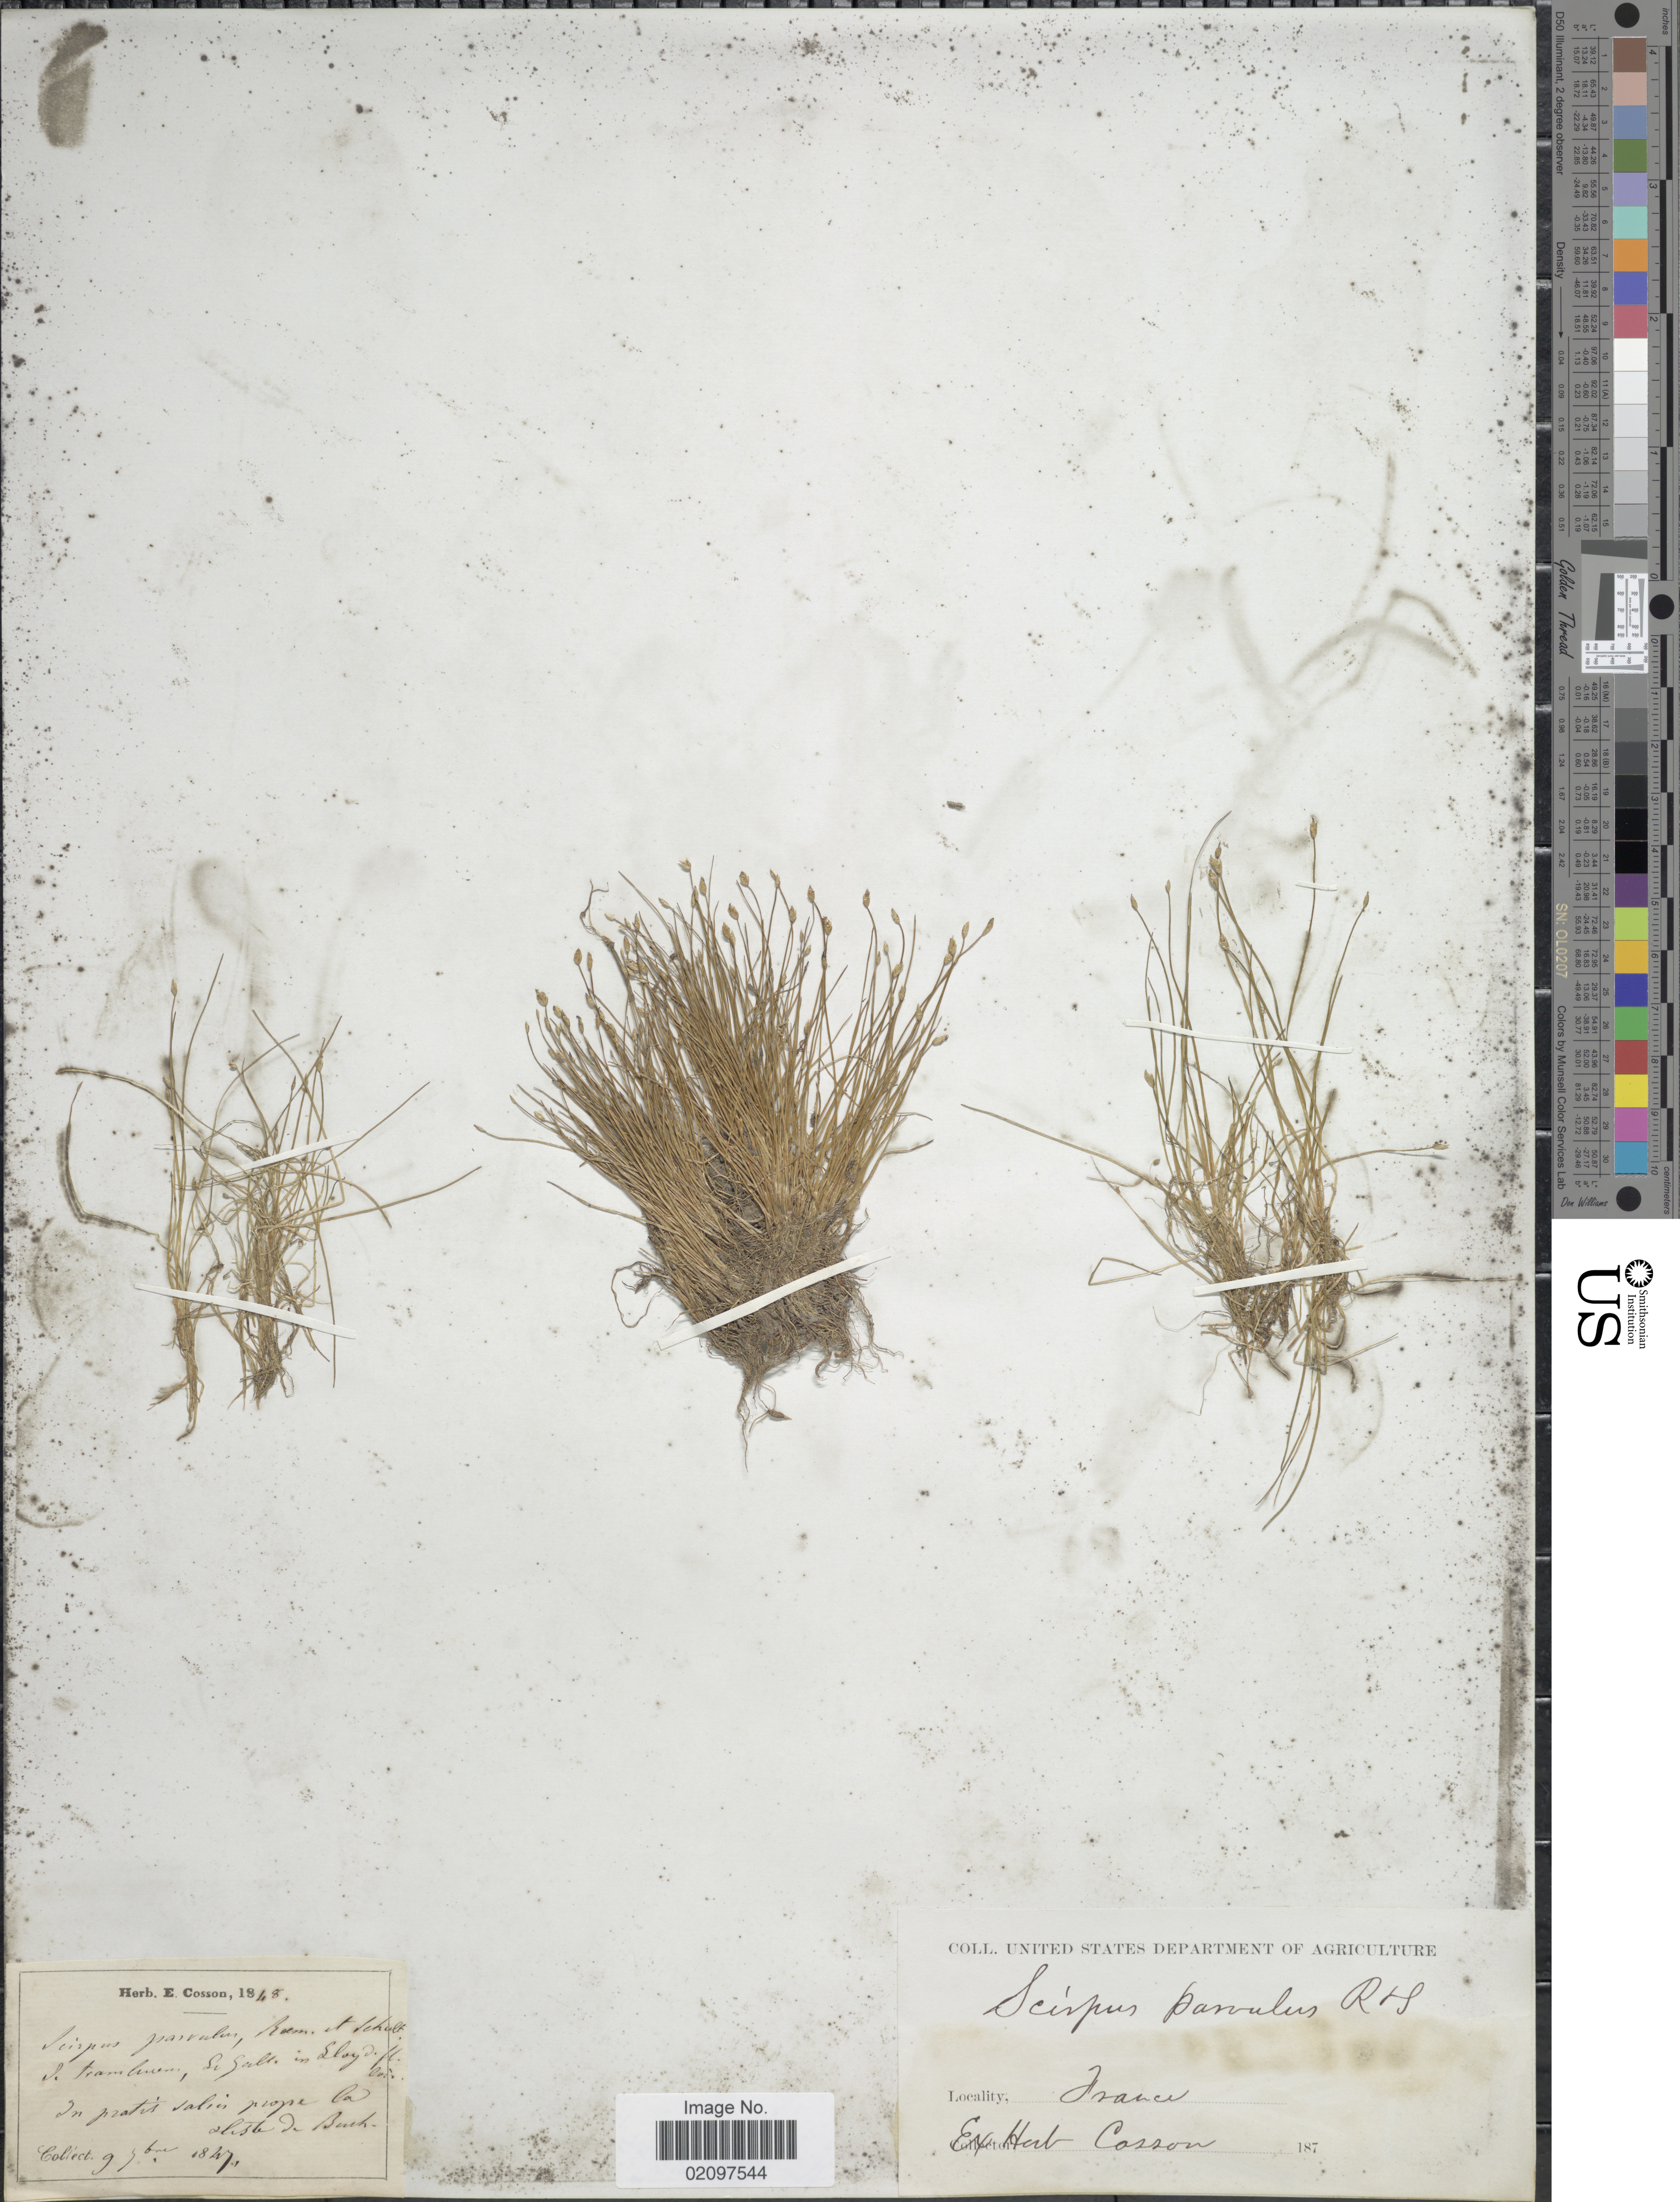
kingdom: Plantae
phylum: Tracheophyta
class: Liliopsida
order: Poales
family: Cyperaceae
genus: Eleocharis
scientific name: Eleocharis parvula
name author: (Roem. & Schult.) Link ex Williams et al.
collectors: ex herb. Cosson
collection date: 1847-09-09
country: France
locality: In pratis salis prope la [illegible text] de Bush[interpreted]